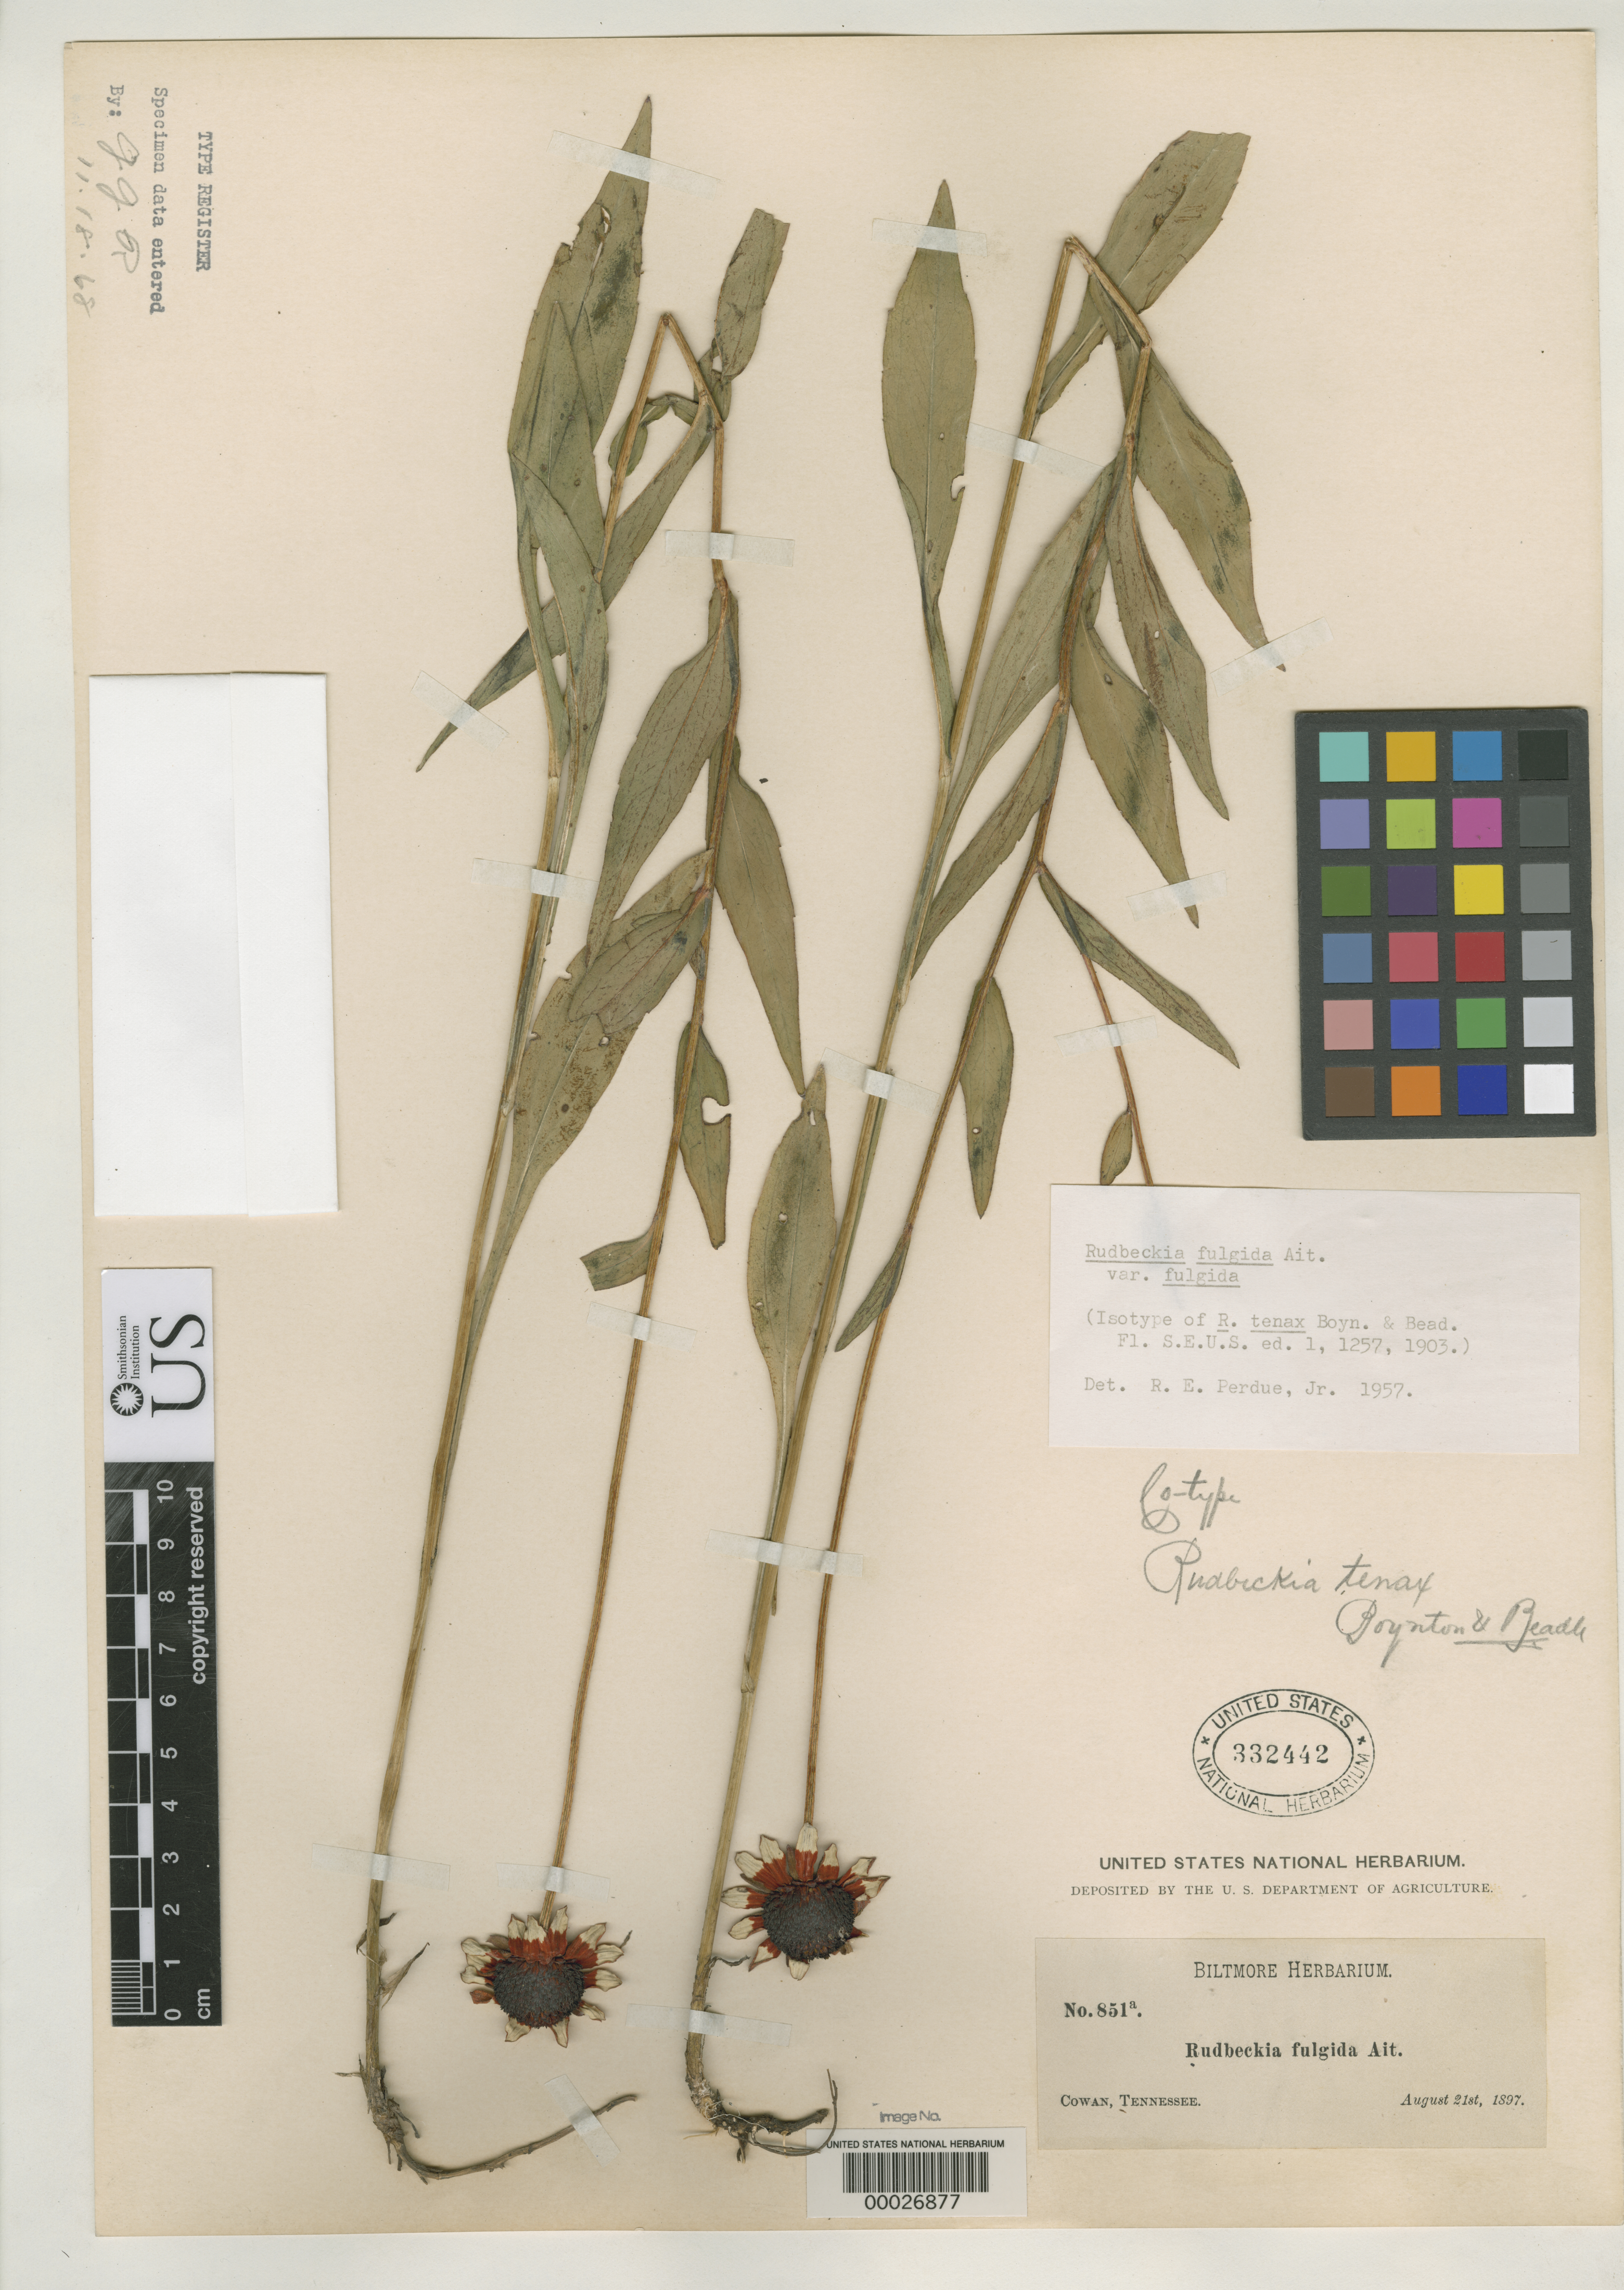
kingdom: Plantae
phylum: Tracheophyta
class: Magnoliopsida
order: Asterales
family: Asteraceae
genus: Rudbeckia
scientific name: Rudbeckia tenax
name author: C.L. Boynton & Beadle in Small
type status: Isotype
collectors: ex herb. Biltmore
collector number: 851a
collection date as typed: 21 Aug 1897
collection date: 1897-08-21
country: United States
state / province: Tennessee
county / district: Franklin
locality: Cowan.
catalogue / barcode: US 332442